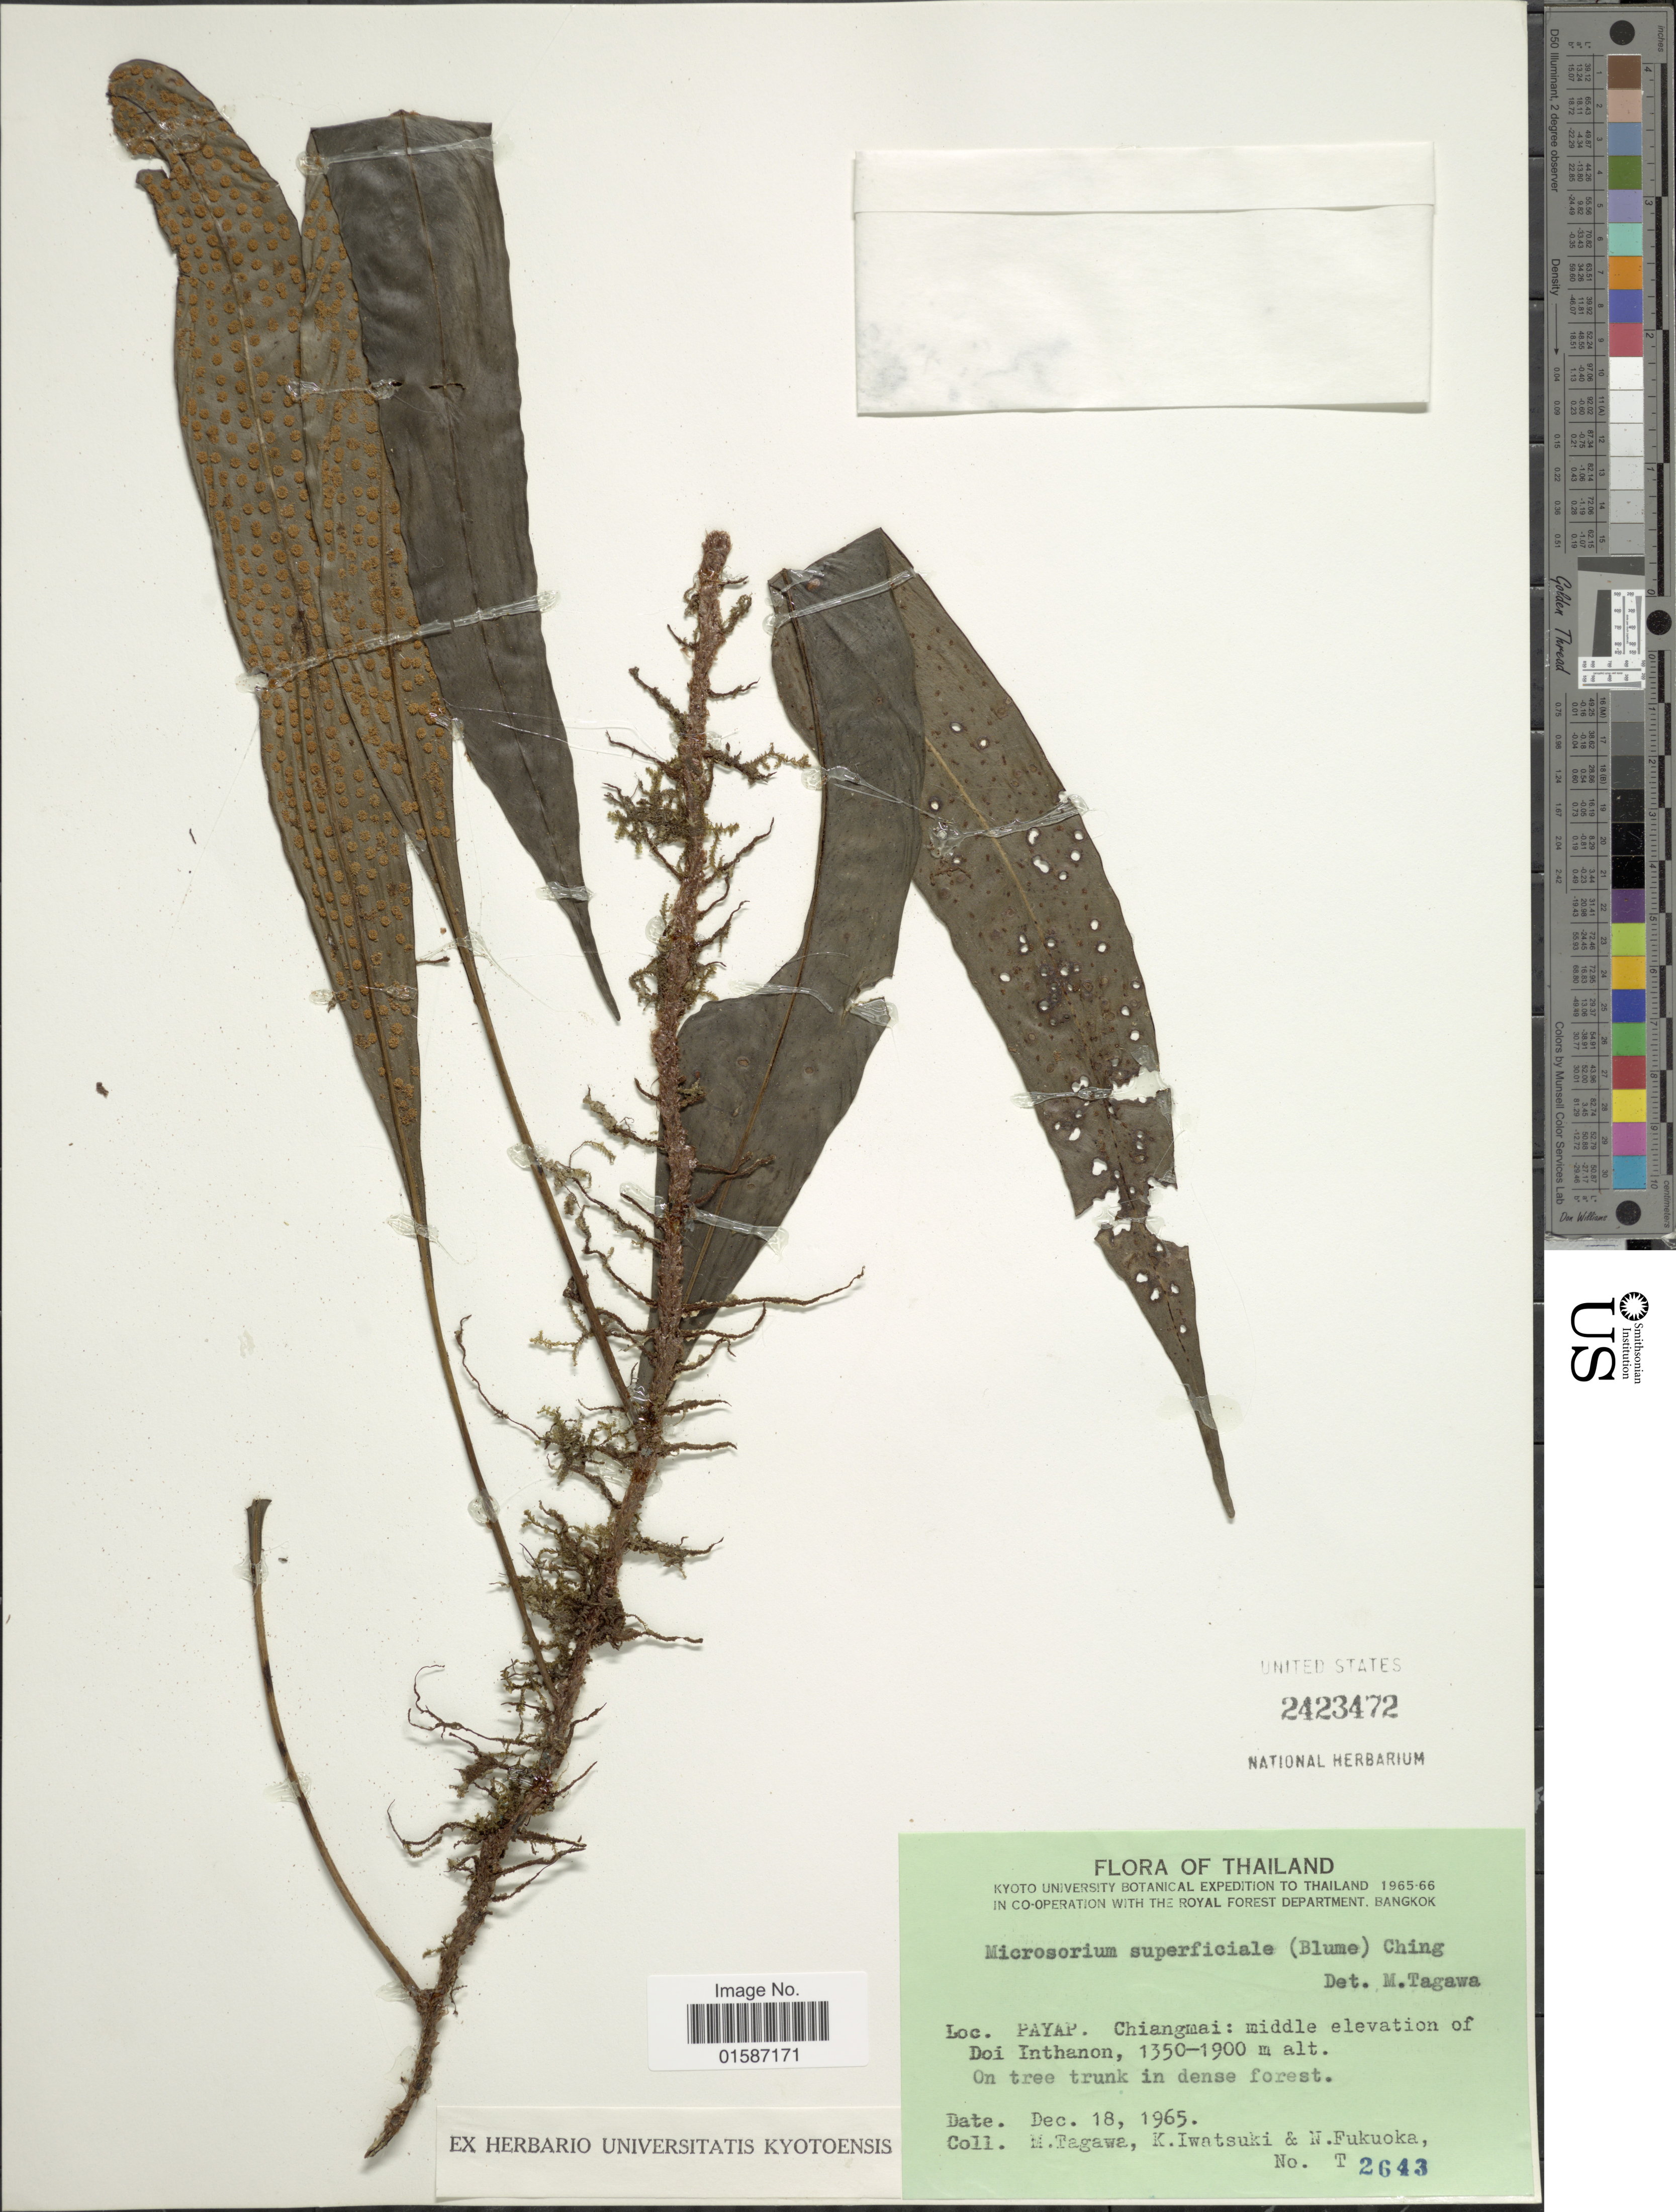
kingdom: Plantae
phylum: Tracheophyta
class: Polypodiopsida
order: Polypodiales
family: Polypodiaceae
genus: Lepidomicrosorium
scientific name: Lepidomicrosorium superficiale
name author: (Blume) Li S. Wang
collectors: M. Tagawa, K. Iwatsuki & N. Fukuoka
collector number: T 2643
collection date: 1965-12-18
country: Thailand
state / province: Chiang Mai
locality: Payap. Chiangmai: middle elevation of Doi Inthananon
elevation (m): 1350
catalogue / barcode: US 2423472